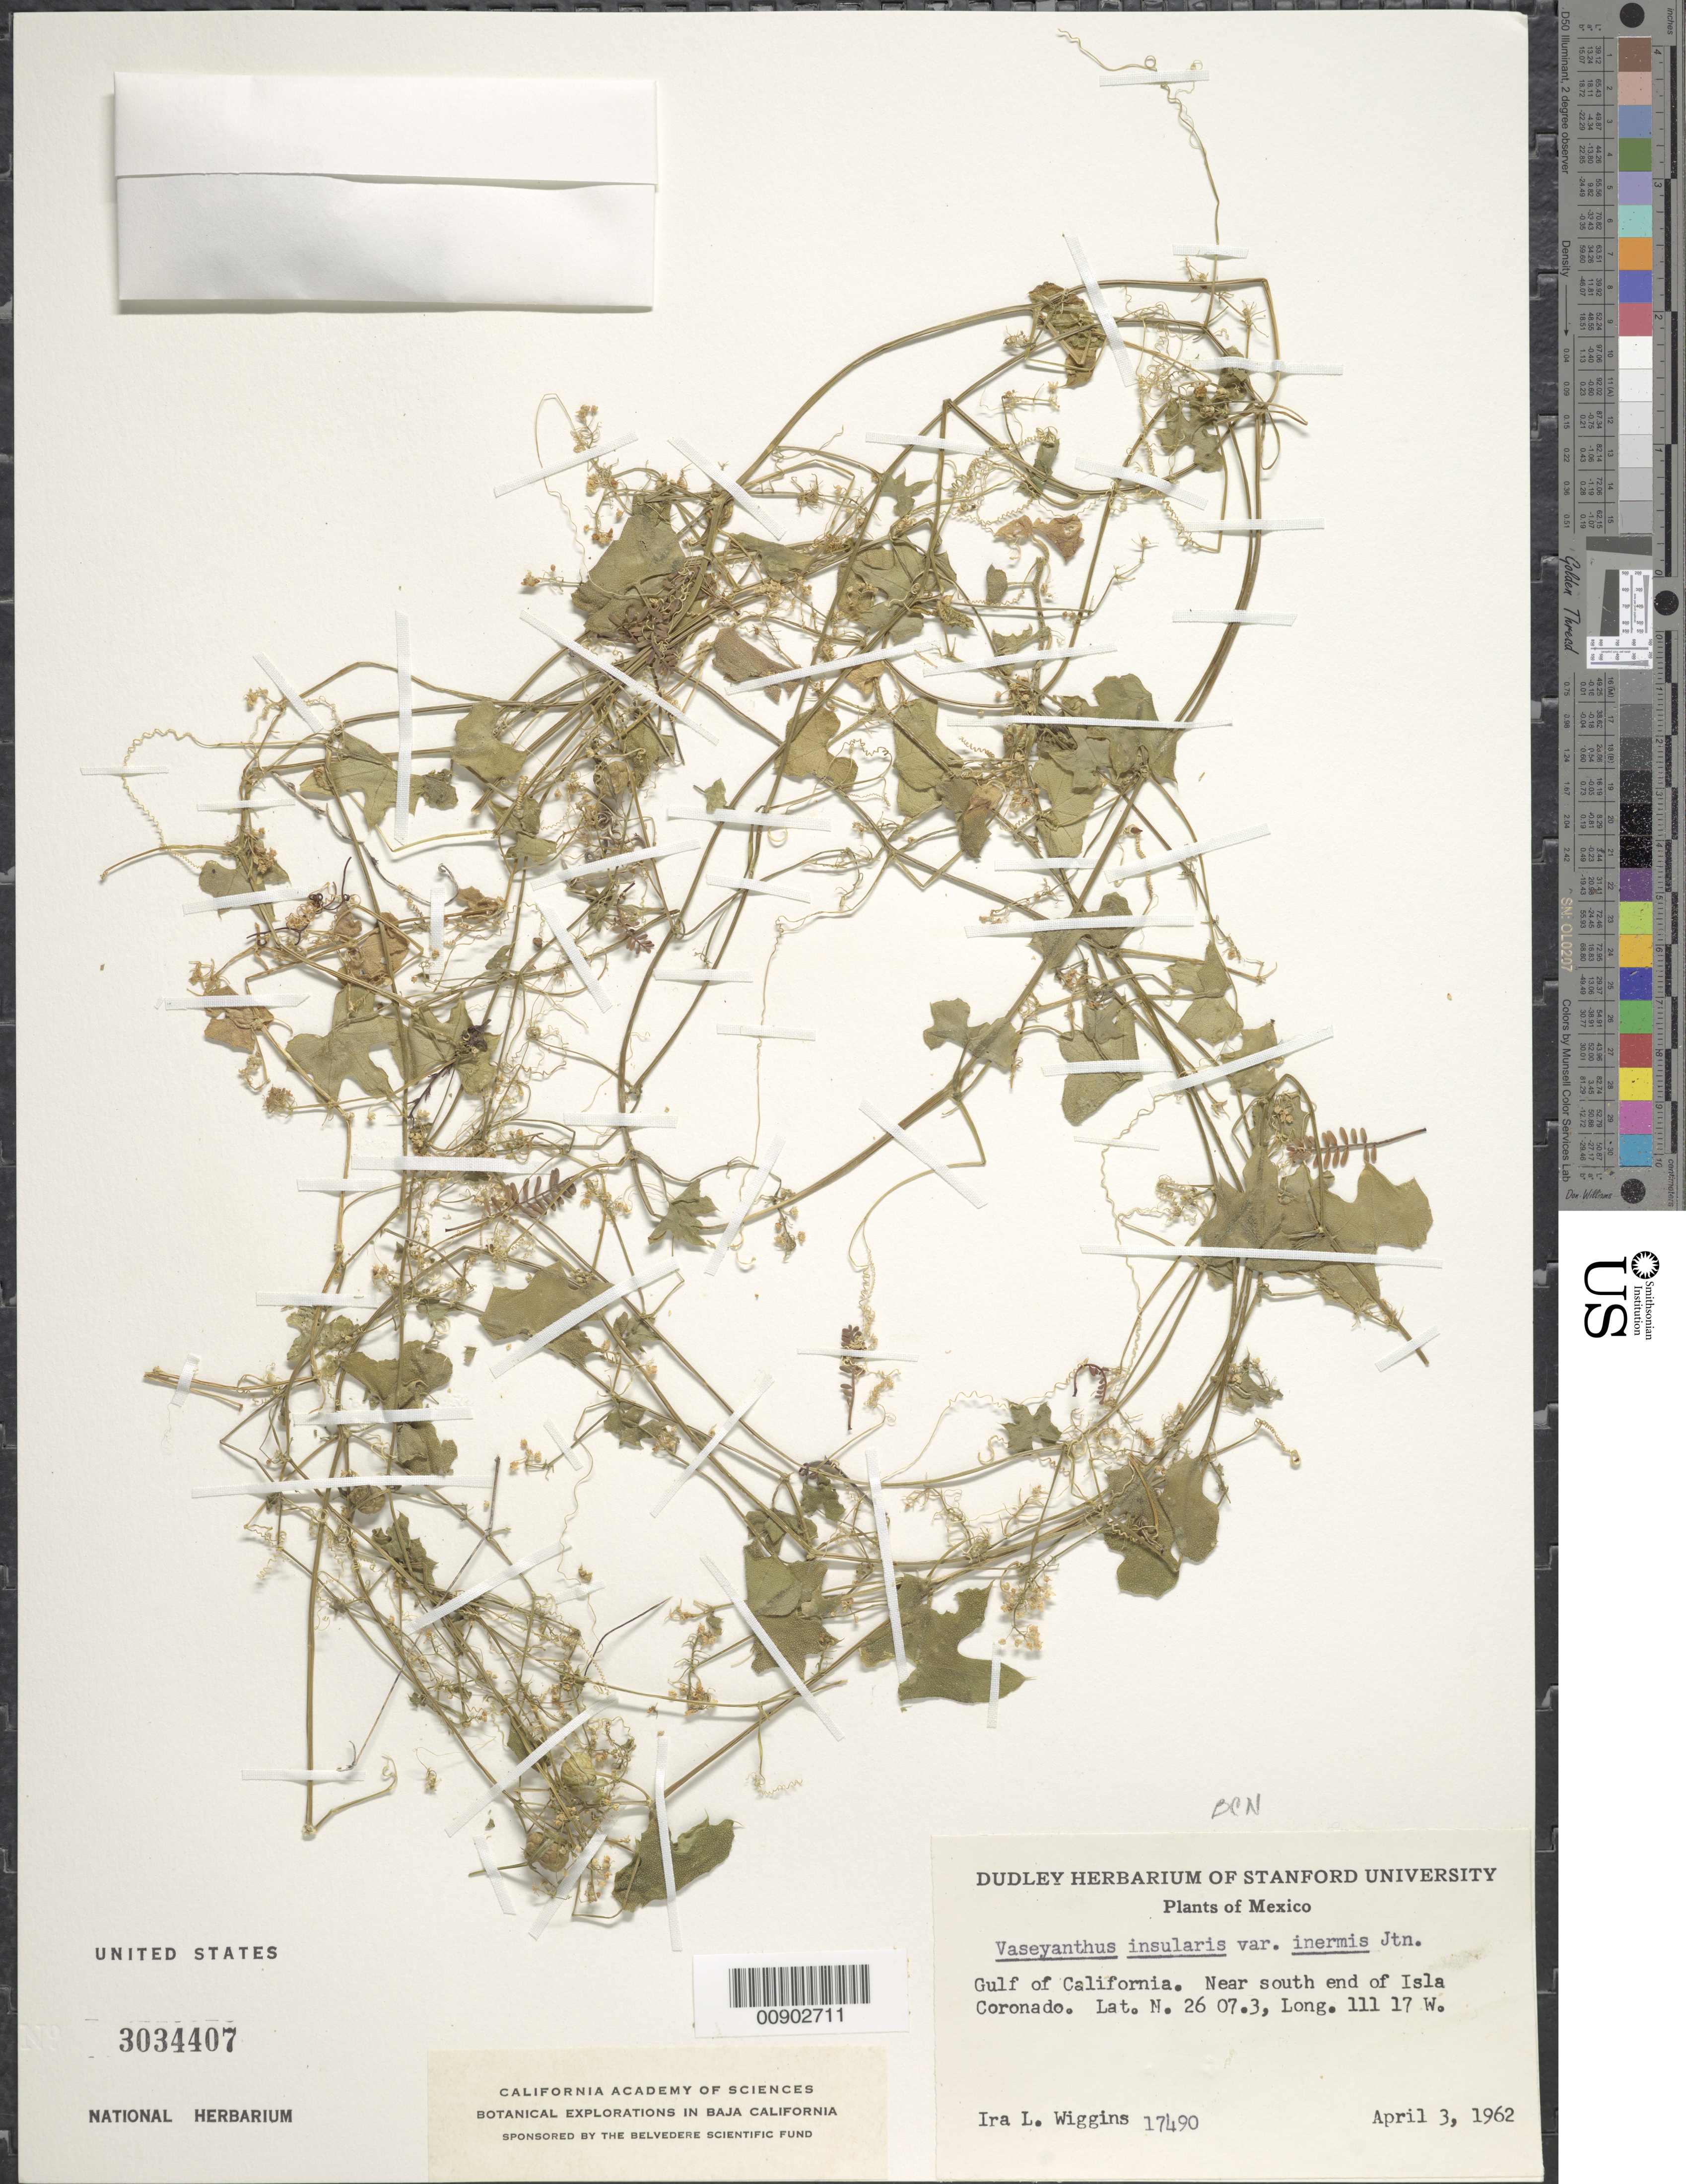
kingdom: Plantae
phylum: Tracheophyta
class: Magnoliopsida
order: Cucurbitales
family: Cucurbitaceae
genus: Echinopepon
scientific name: Echinopepon insularis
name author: S. Watson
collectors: I. L. Wiggins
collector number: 17490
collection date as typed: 03 Apr 1962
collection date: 1962-04-03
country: Mexico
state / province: Baja California Norte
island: Islas Coronado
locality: Gulf of California. Near south end of Isla Coronado.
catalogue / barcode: US 3034407